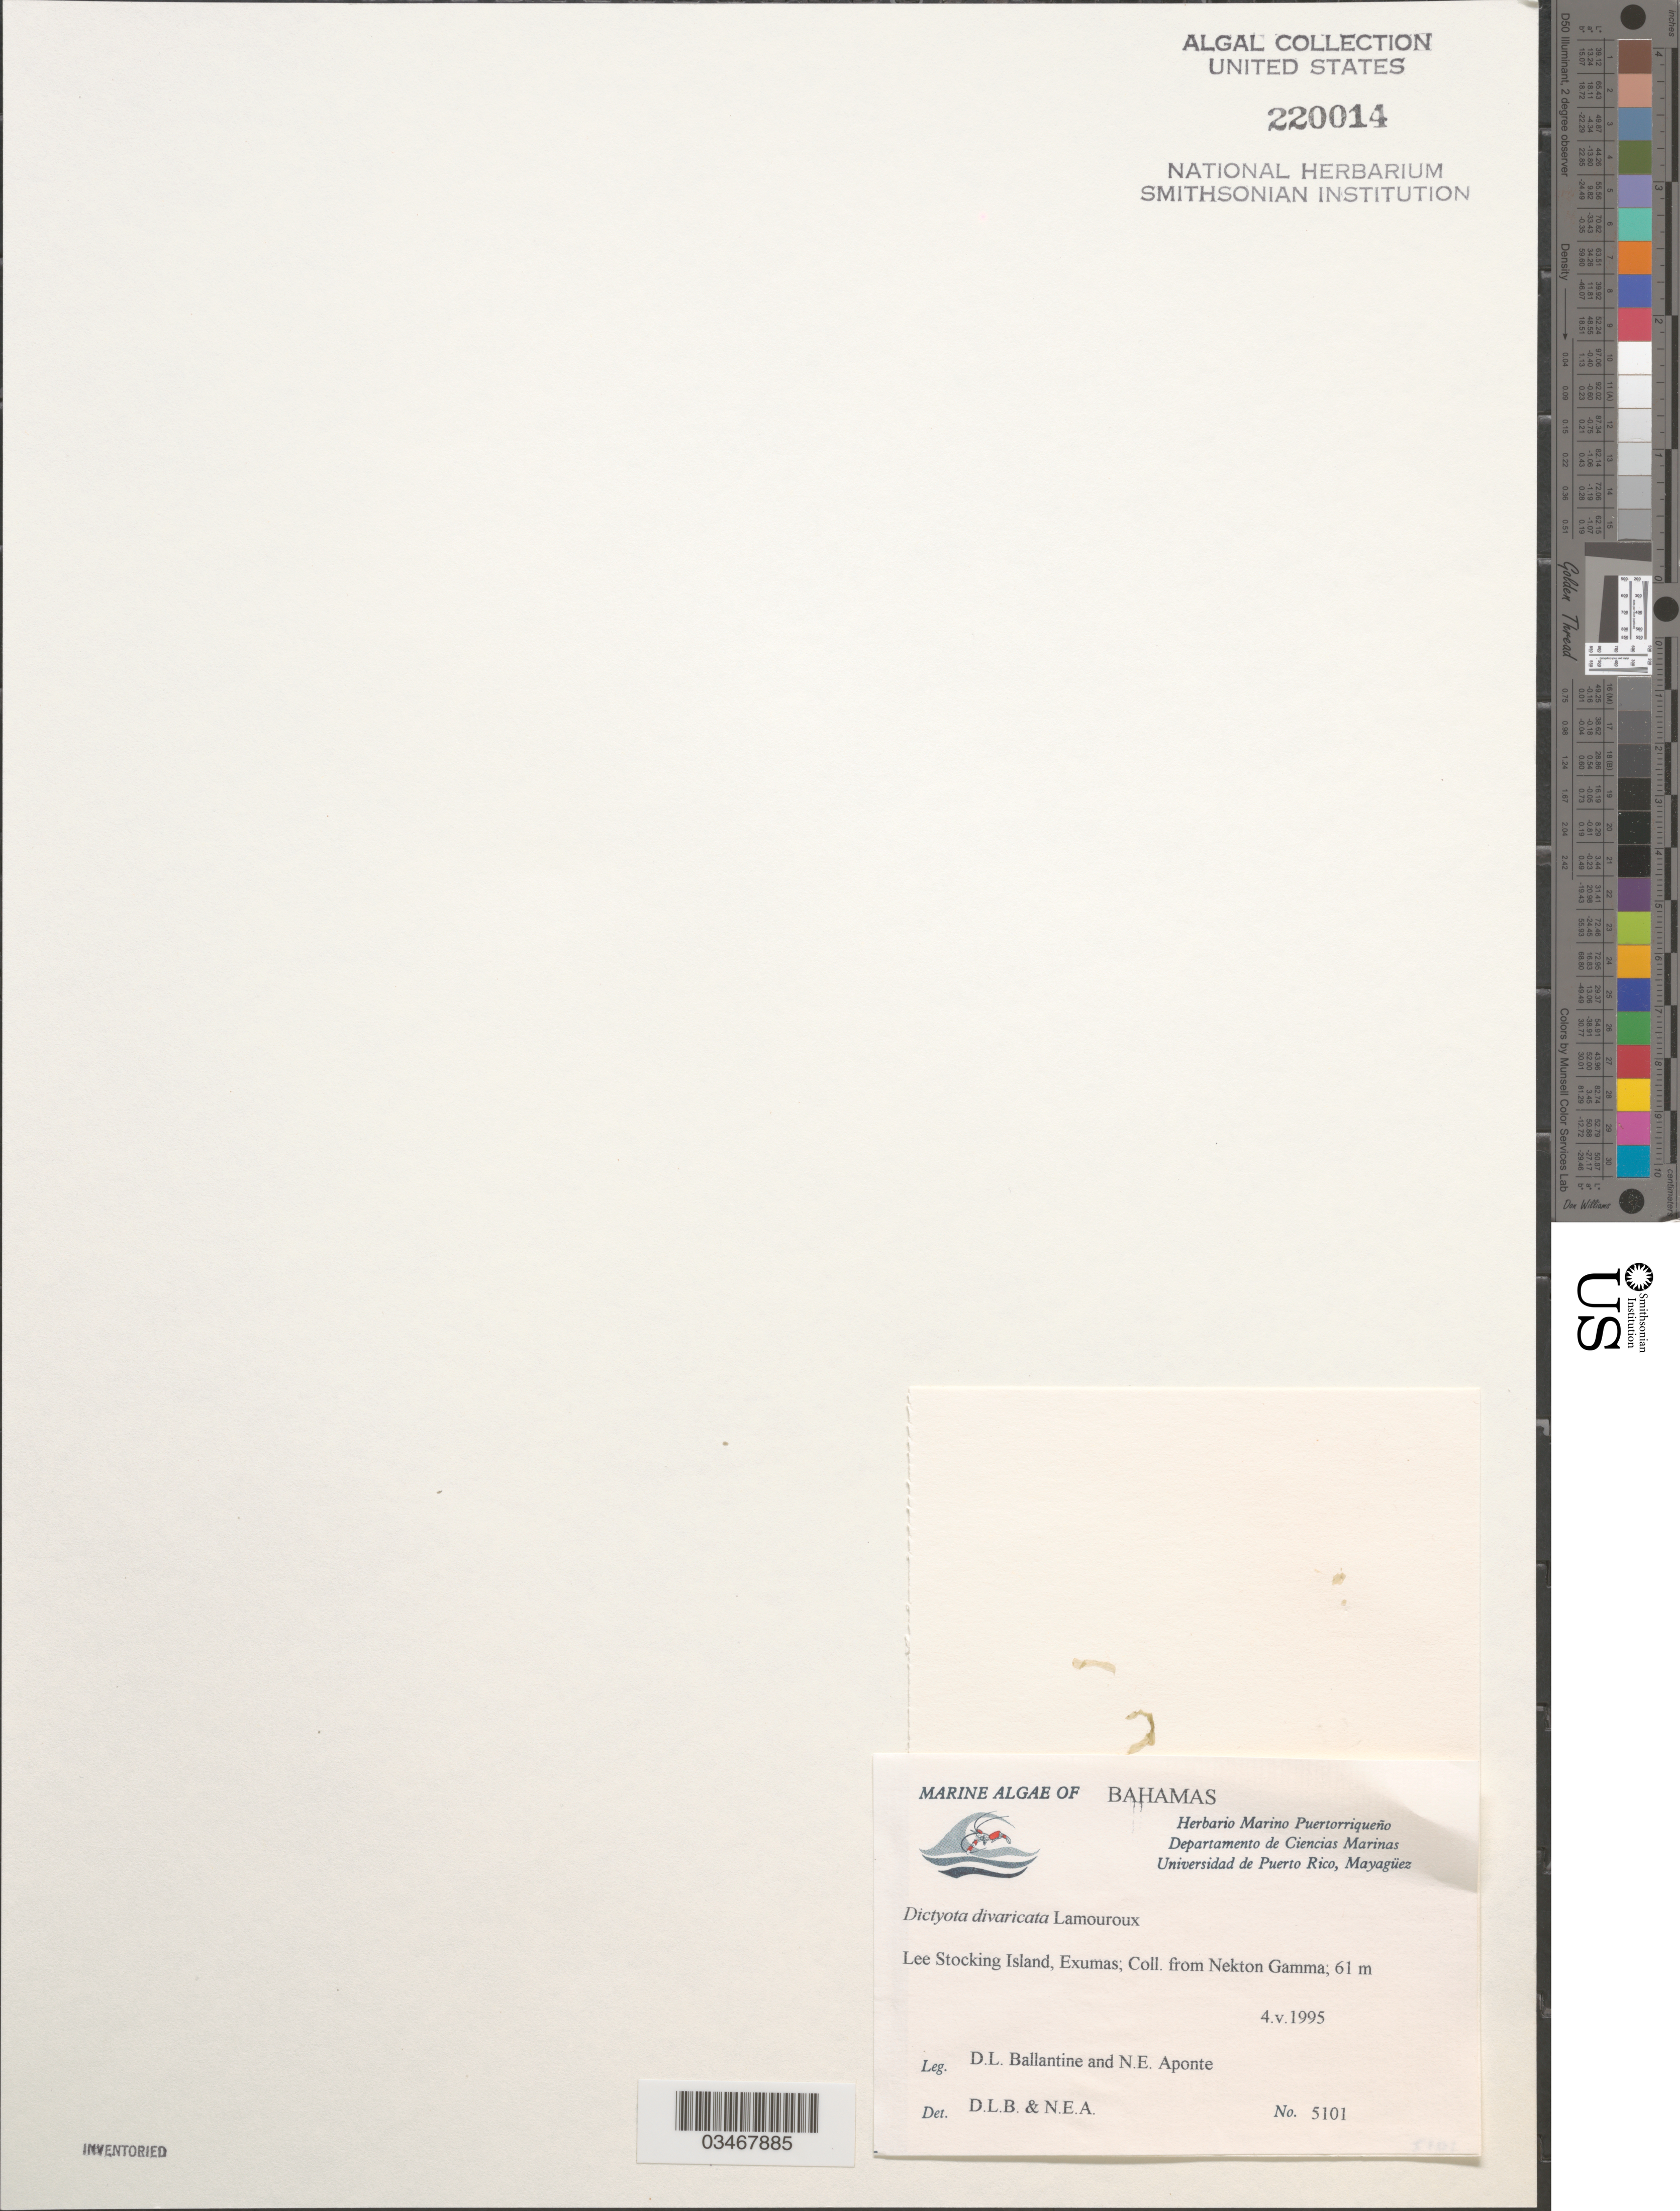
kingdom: Chromista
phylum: Ochrophyta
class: Phaeophyceae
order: Dictyotales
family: Dictyotaceae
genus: Dictyota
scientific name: Dictyota divaricata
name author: J.V.Lamouroux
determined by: Ballantine, D. L.; Aponte, N. E.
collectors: D.L. Ballantine & N. E. Aponte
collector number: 5101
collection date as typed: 04 May 1995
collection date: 1995-05-04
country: Bahamas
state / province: Exumas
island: Lee Stocking Island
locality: Nekton Gamma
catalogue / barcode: US 220014